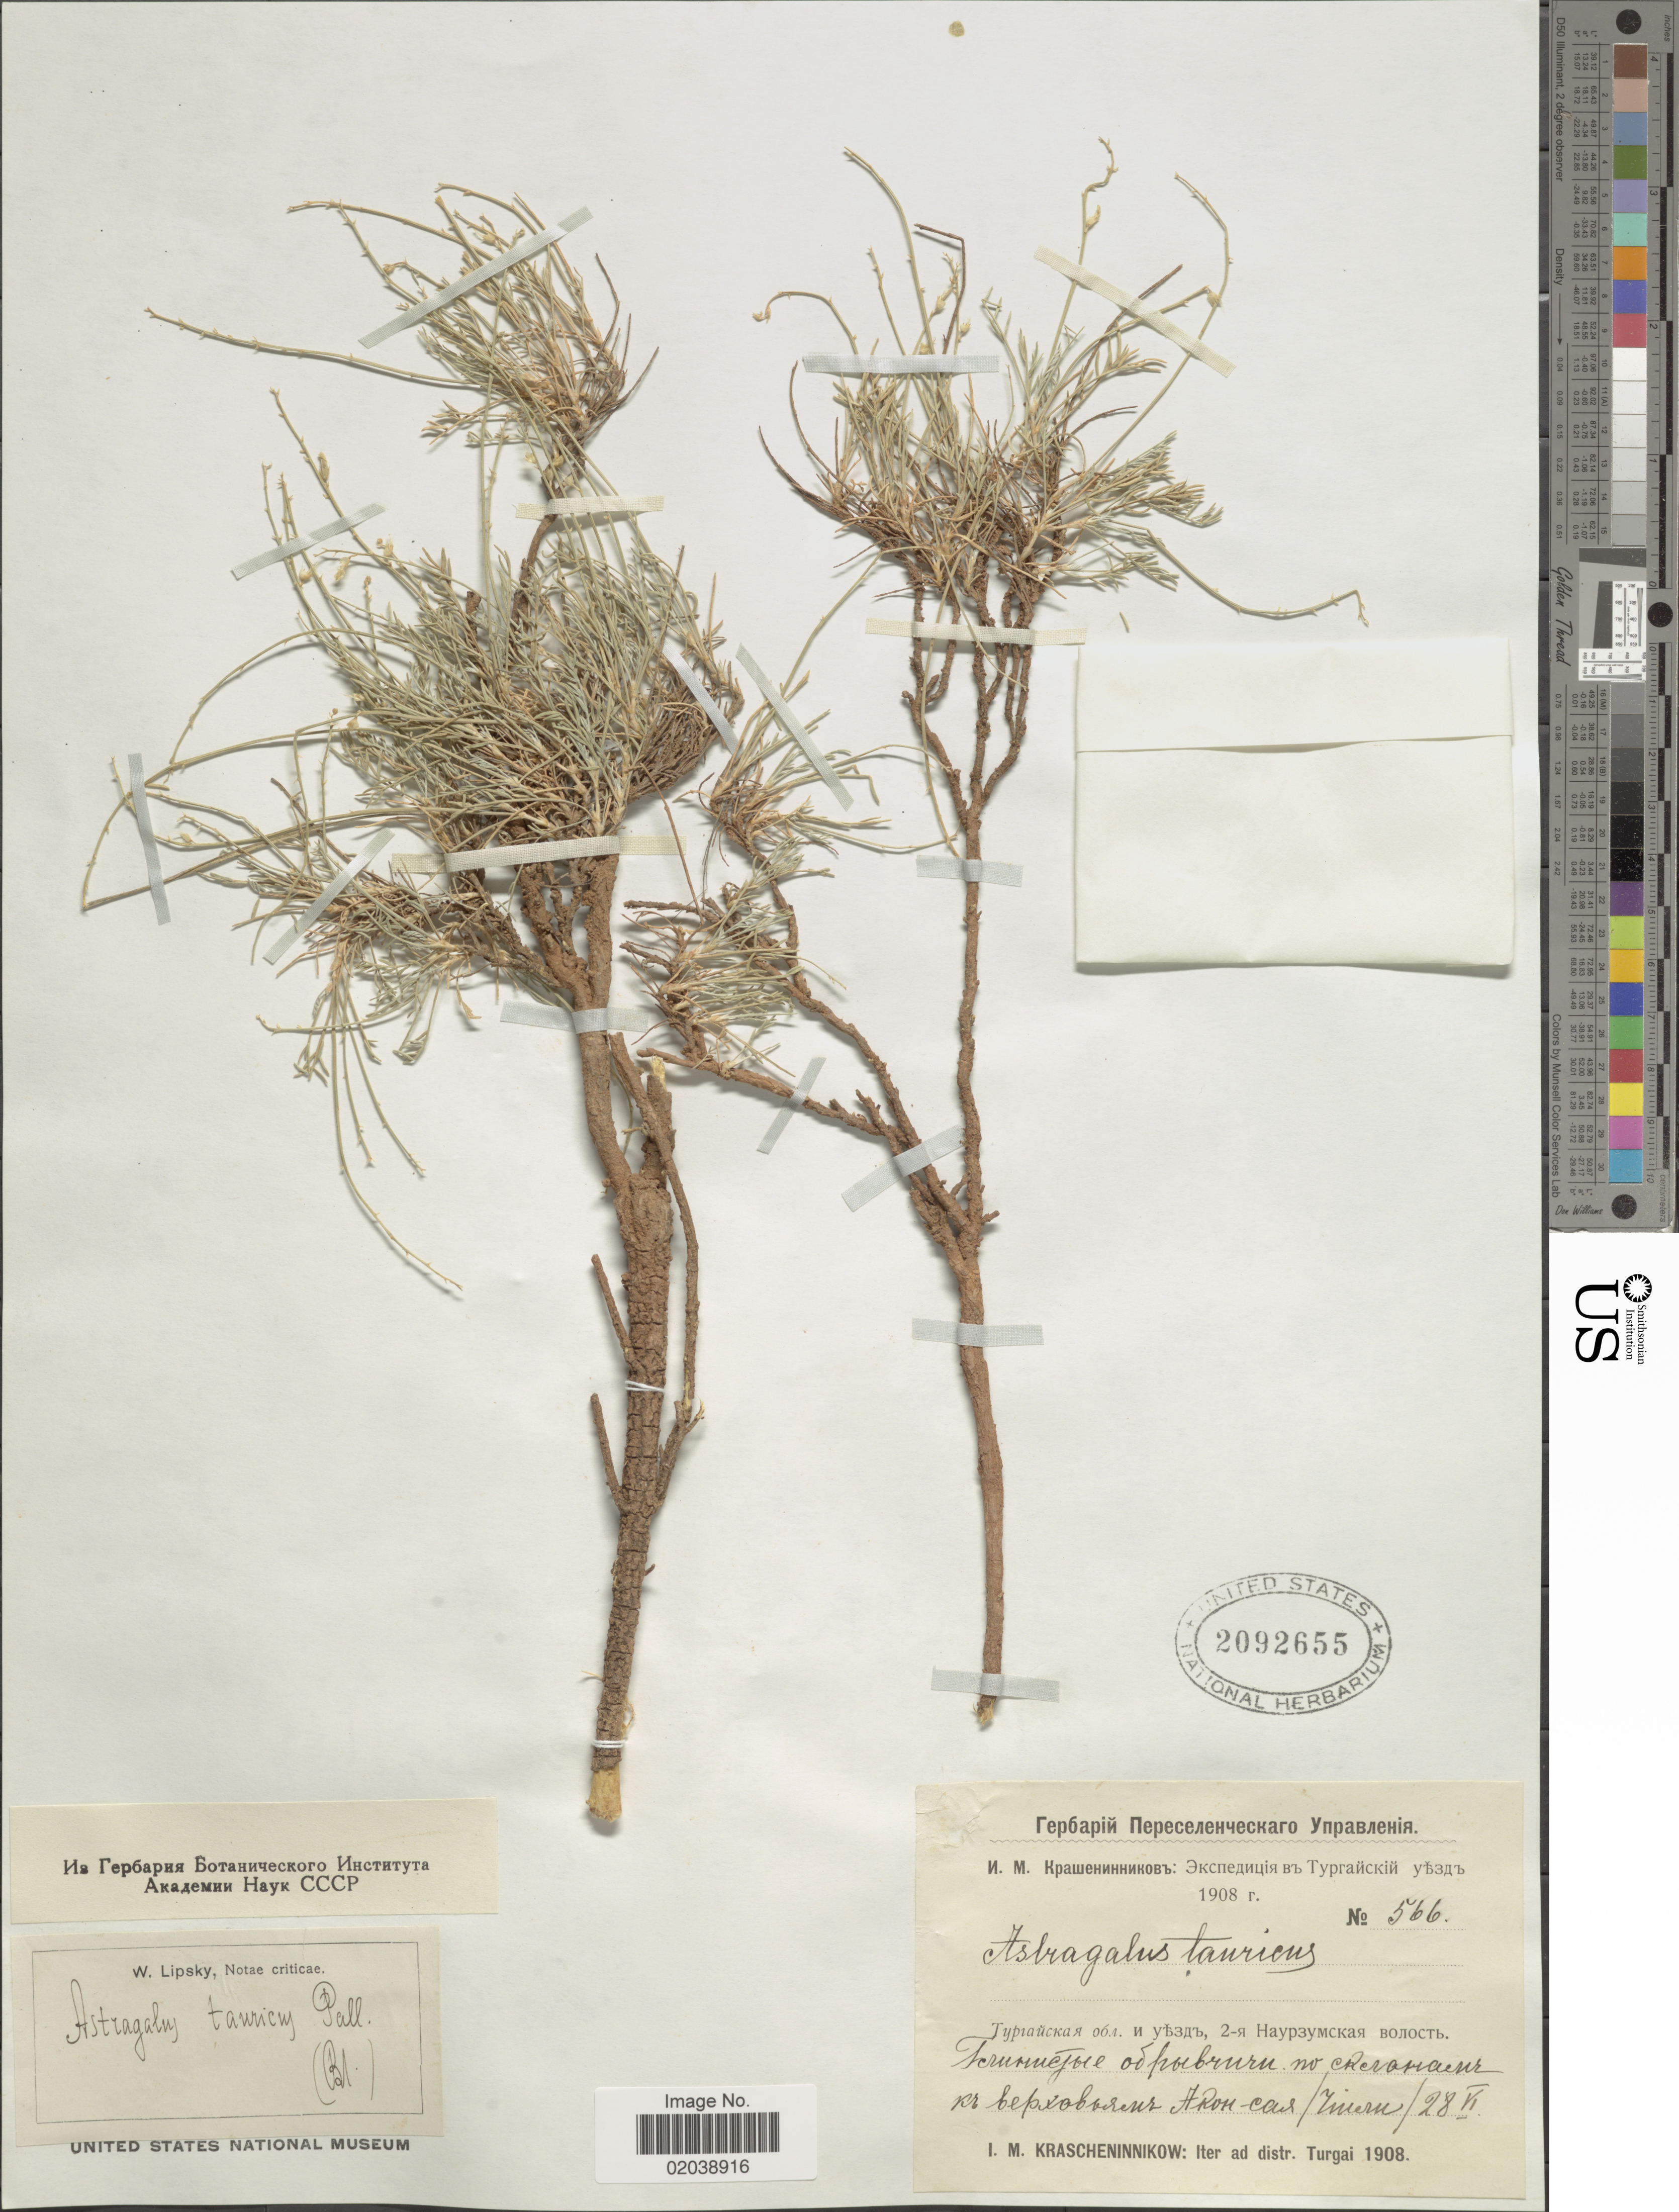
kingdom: Plantae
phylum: Tracheophyta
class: Magnoliopsida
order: Fabales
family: Fabaceae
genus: Astragalus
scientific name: Astragalus tauricus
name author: Pall.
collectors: I. Krascheninnikov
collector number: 566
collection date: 1908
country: Kazakhstan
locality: Iter ad distr. Turgai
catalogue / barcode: US 2092655